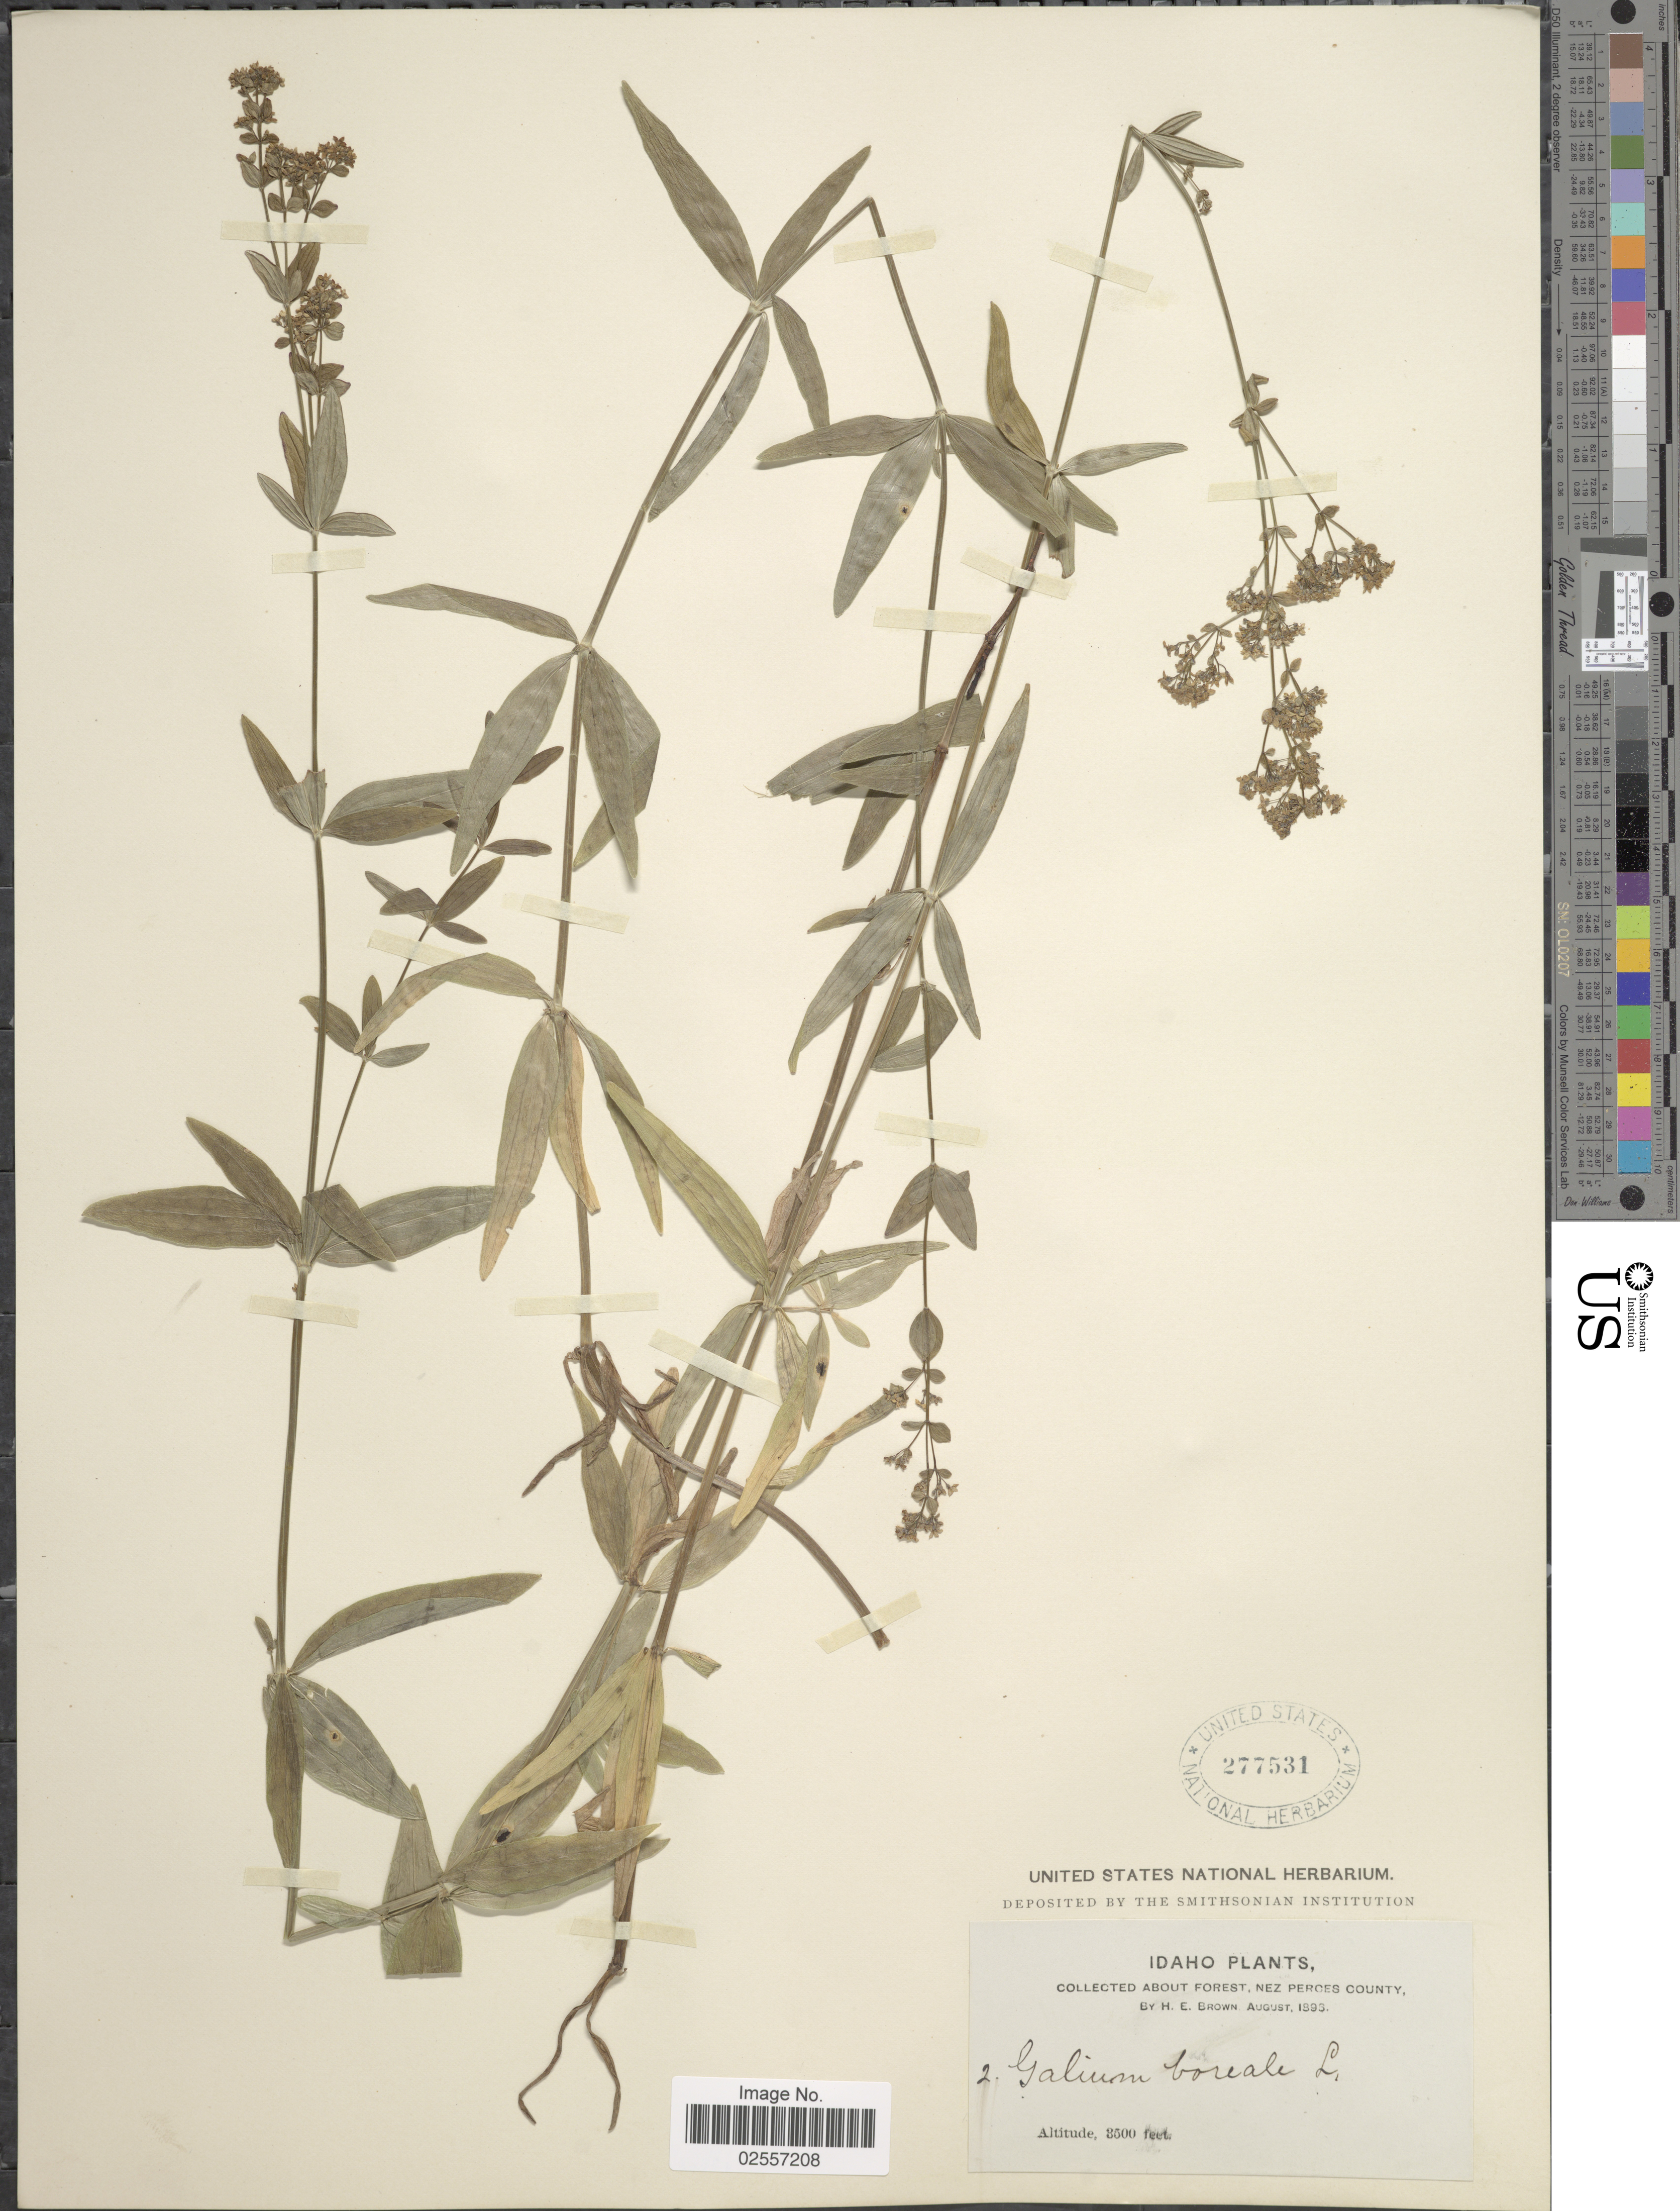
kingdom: Plantae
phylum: Tracheophyta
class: Magnoliopsida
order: Gentianales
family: Rubiaceae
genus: Galium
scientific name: Galium boreale L.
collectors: H. E. Brown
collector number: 2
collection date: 1893-08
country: United States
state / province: Idaho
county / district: Nez Perce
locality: About Forest, Nez Perces County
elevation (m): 2591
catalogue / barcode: US 277531